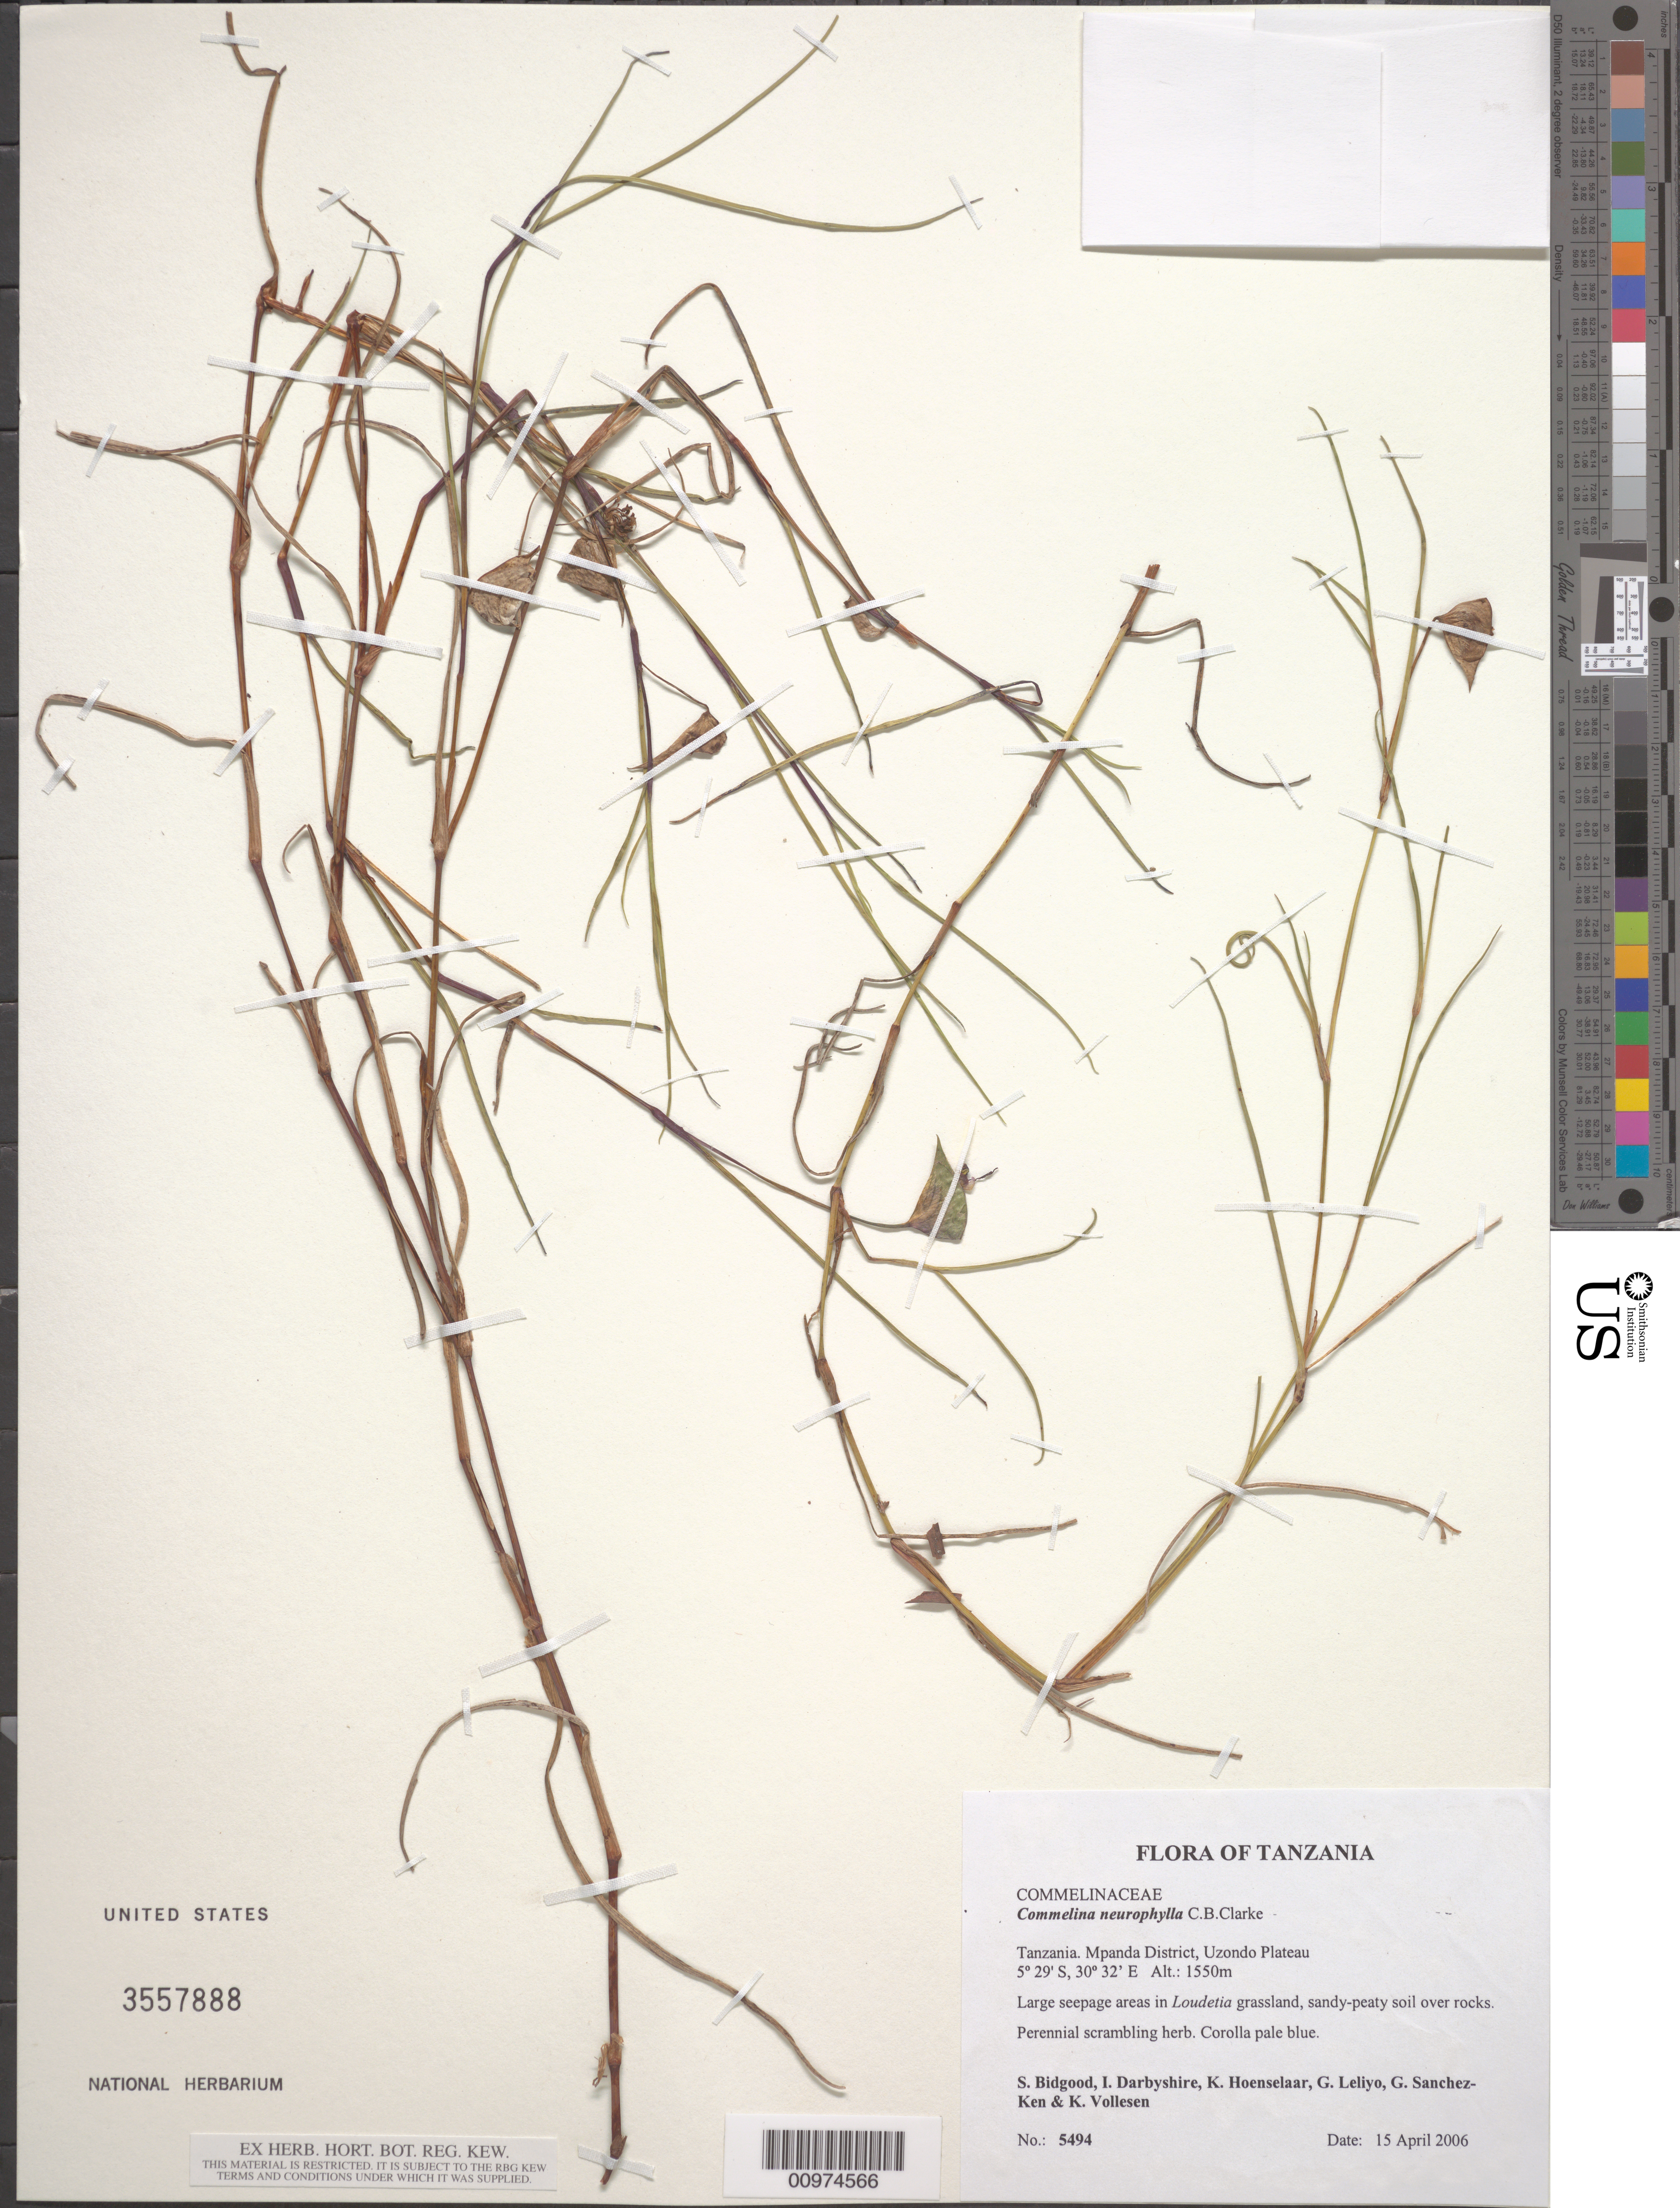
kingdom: Plantae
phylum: Tracheophyta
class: Liliopsida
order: Commelinales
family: Commelinaceae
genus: Commelina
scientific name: Commelina neurophylla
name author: C.B. Clarke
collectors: S. Bidgood, I. Darbyshire, K. Hoenselaar, G. Leliyo, G. Sanchez, K. Vollesen & K. Vollesen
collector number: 5494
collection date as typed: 15 Apr 2006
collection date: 2006-04-15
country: Tanzania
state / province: Rukwa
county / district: Mpanda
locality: Uzondo Plateau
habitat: Large seepage areas in Loudetia grassland, sandy-peaty soil over rocks.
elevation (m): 1550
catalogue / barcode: US 3557888